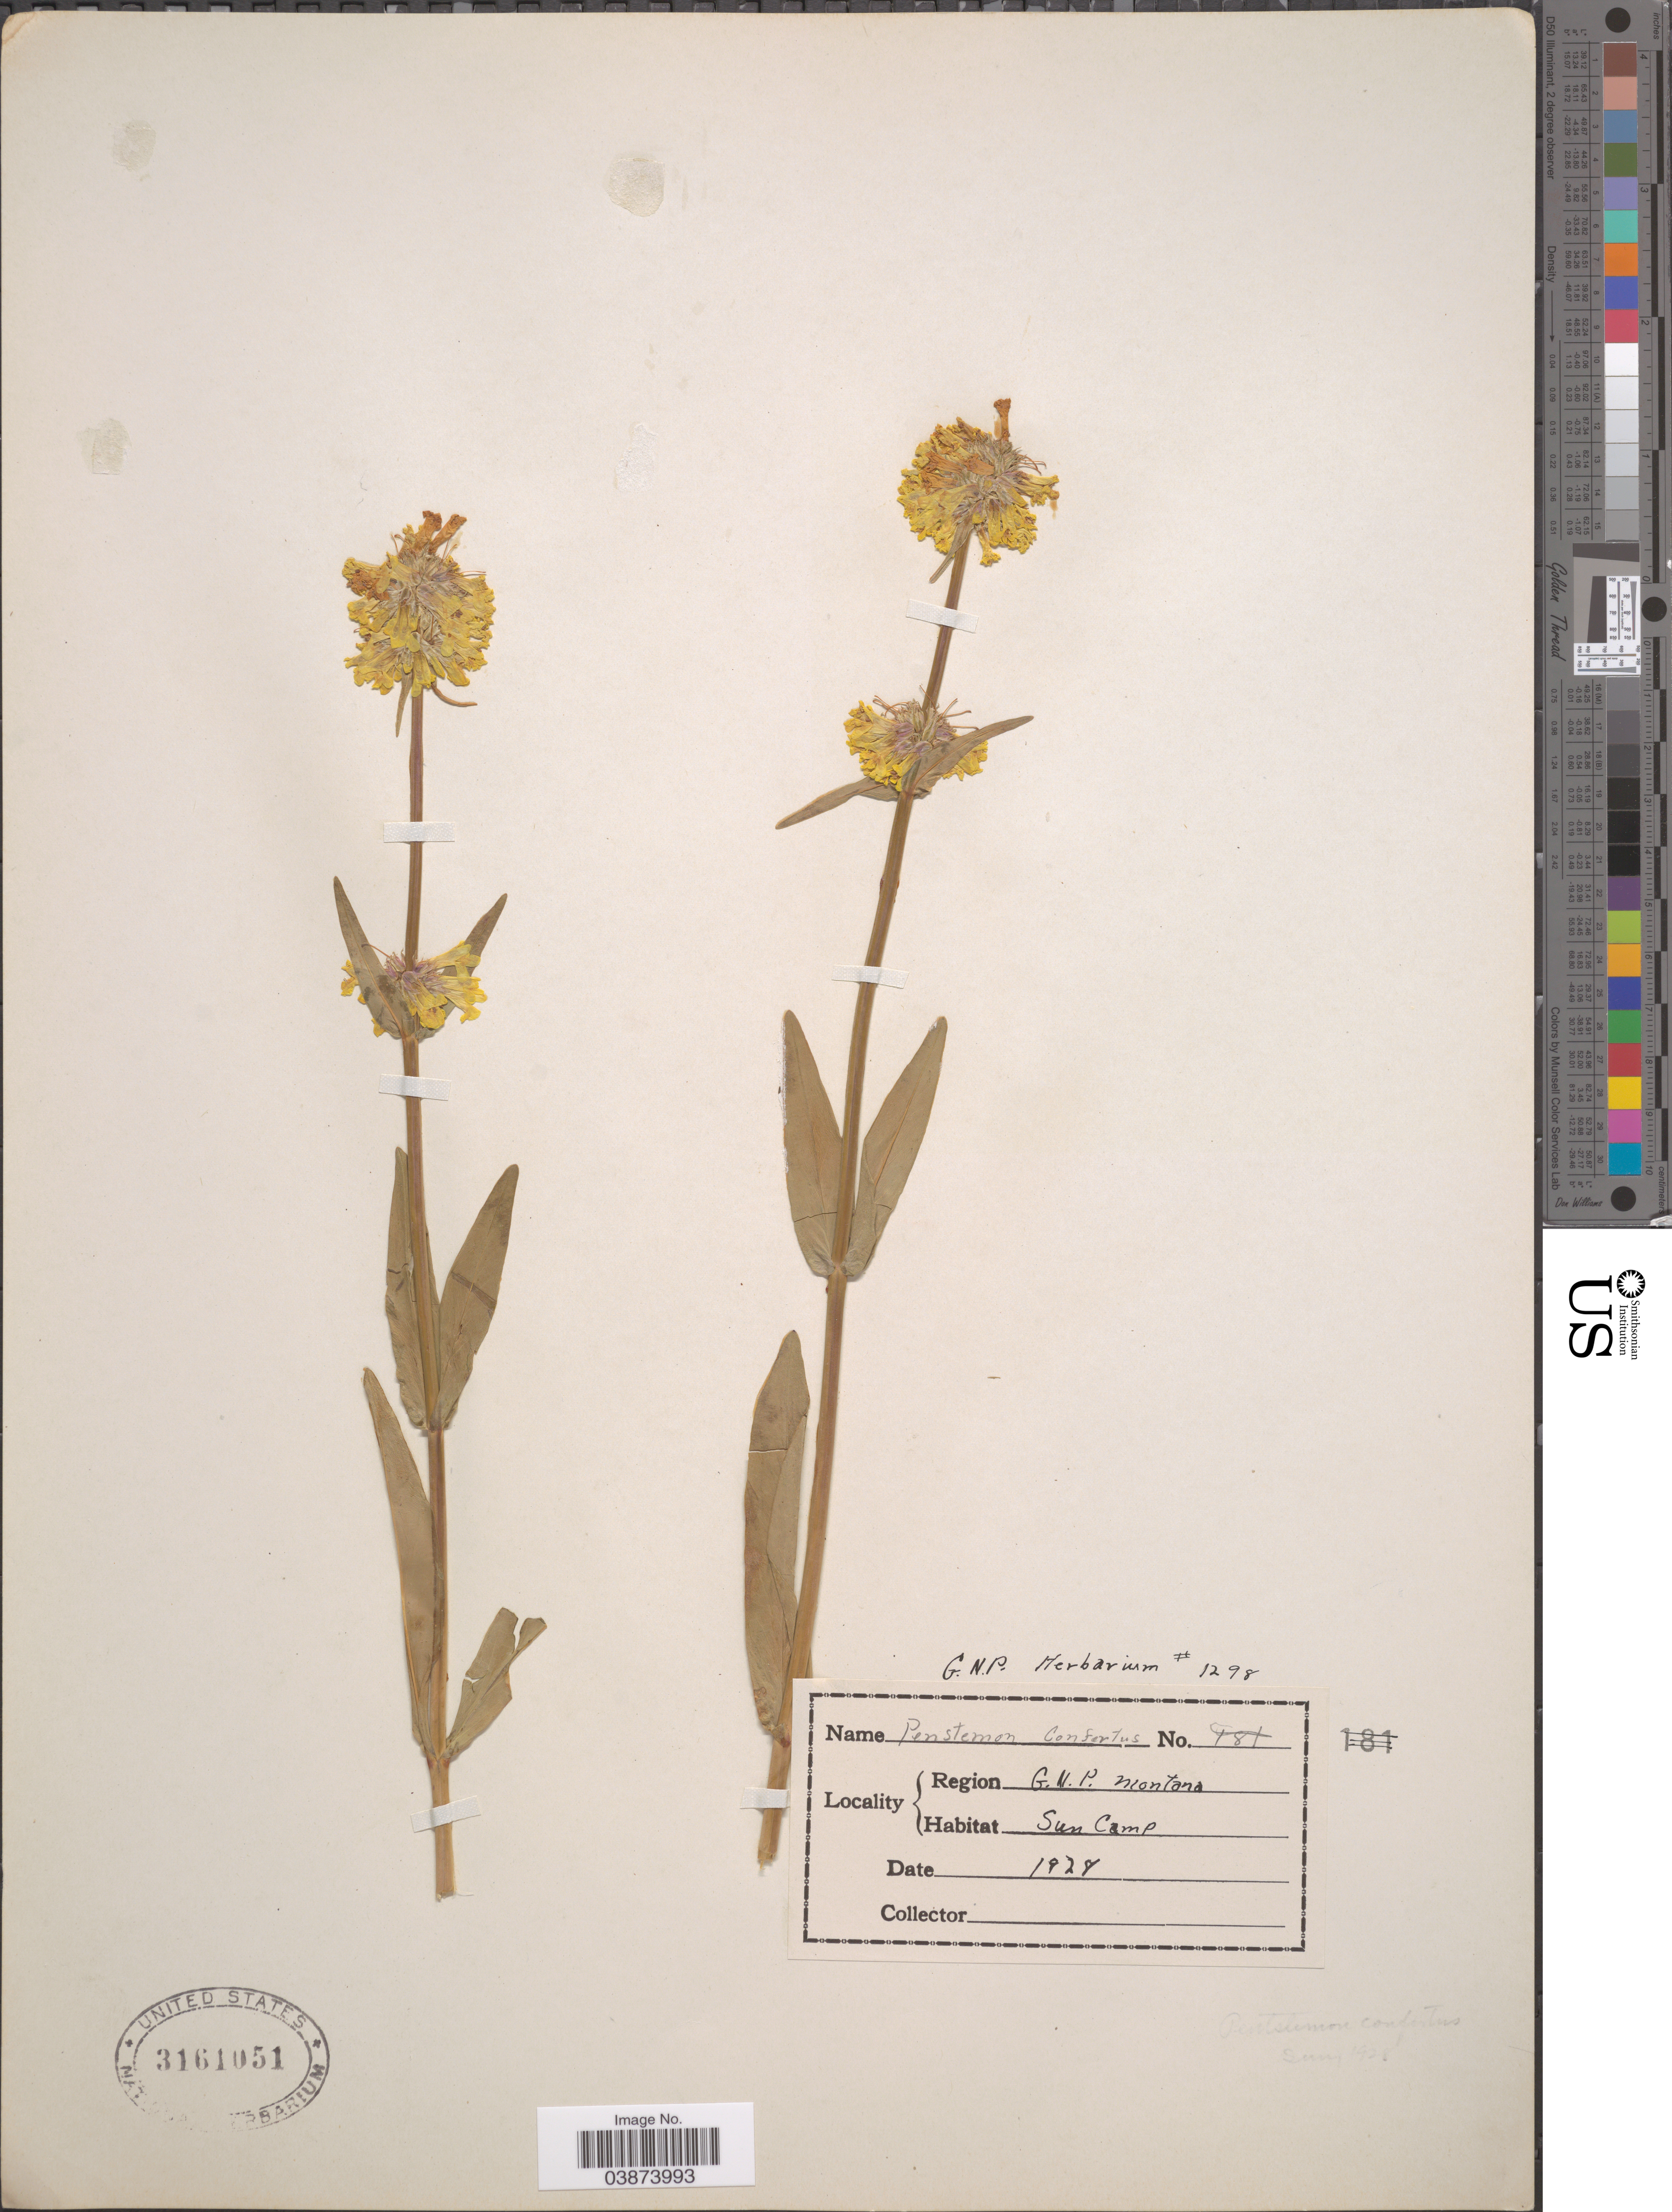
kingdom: Plantae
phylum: Tracheophyta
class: Magnoliopsida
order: Lamiales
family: Plantaginaceae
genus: Penstemon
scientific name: Penstemon confertus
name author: Douglas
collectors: ex herb. G. N. P.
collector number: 1298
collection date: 1928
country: United States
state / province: Montana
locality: Region G.N.P. Sun Camp.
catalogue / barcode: US 3161051